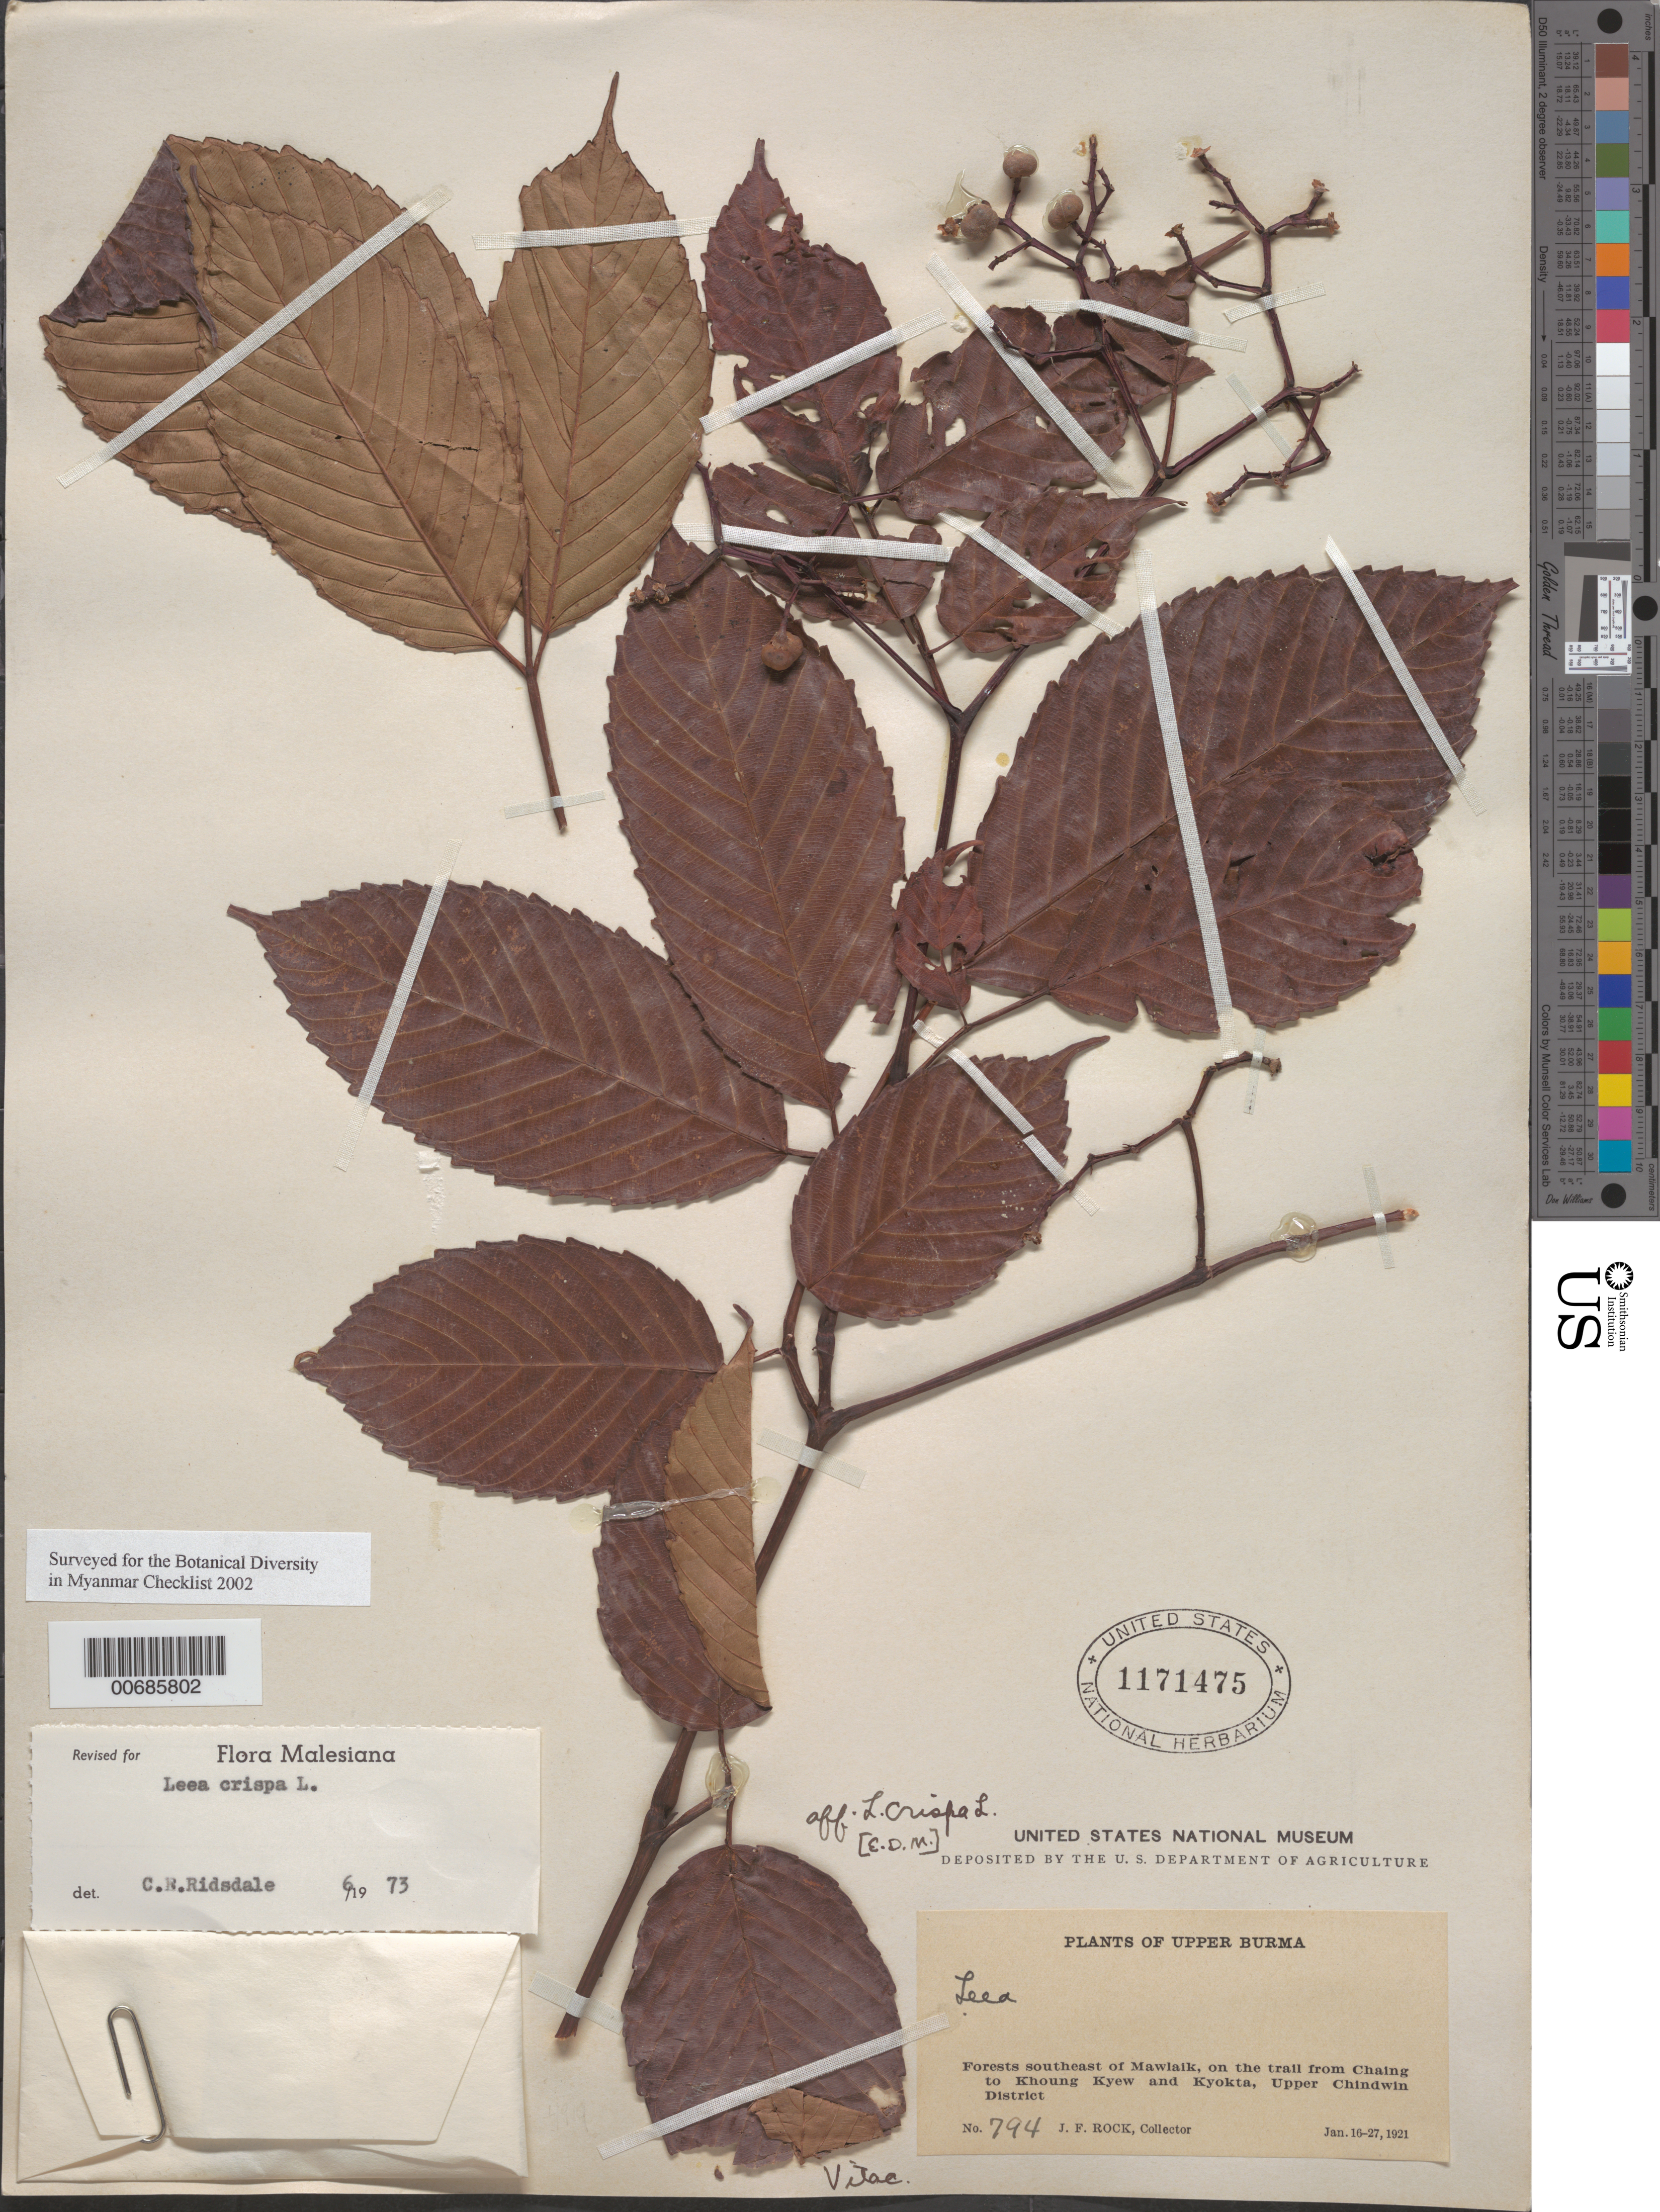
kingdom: Plantae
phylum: Tracheophyta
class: Magnoliopsida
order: Vitales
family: Vitaceae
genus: Leea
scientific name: Leea crispa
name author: L.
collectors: J. F. Rock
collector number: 794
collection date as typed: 16 Jan 1921 to 27 Jan 1921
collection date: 1921-01-16/1921-01-27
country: Myanmar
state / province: Sagaing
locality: Upper Chindwin Dist., Mawlaik, SE of, trail from Chaing to Khoung Kyew and Kyokta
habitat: Forests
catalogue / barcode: US 1171475